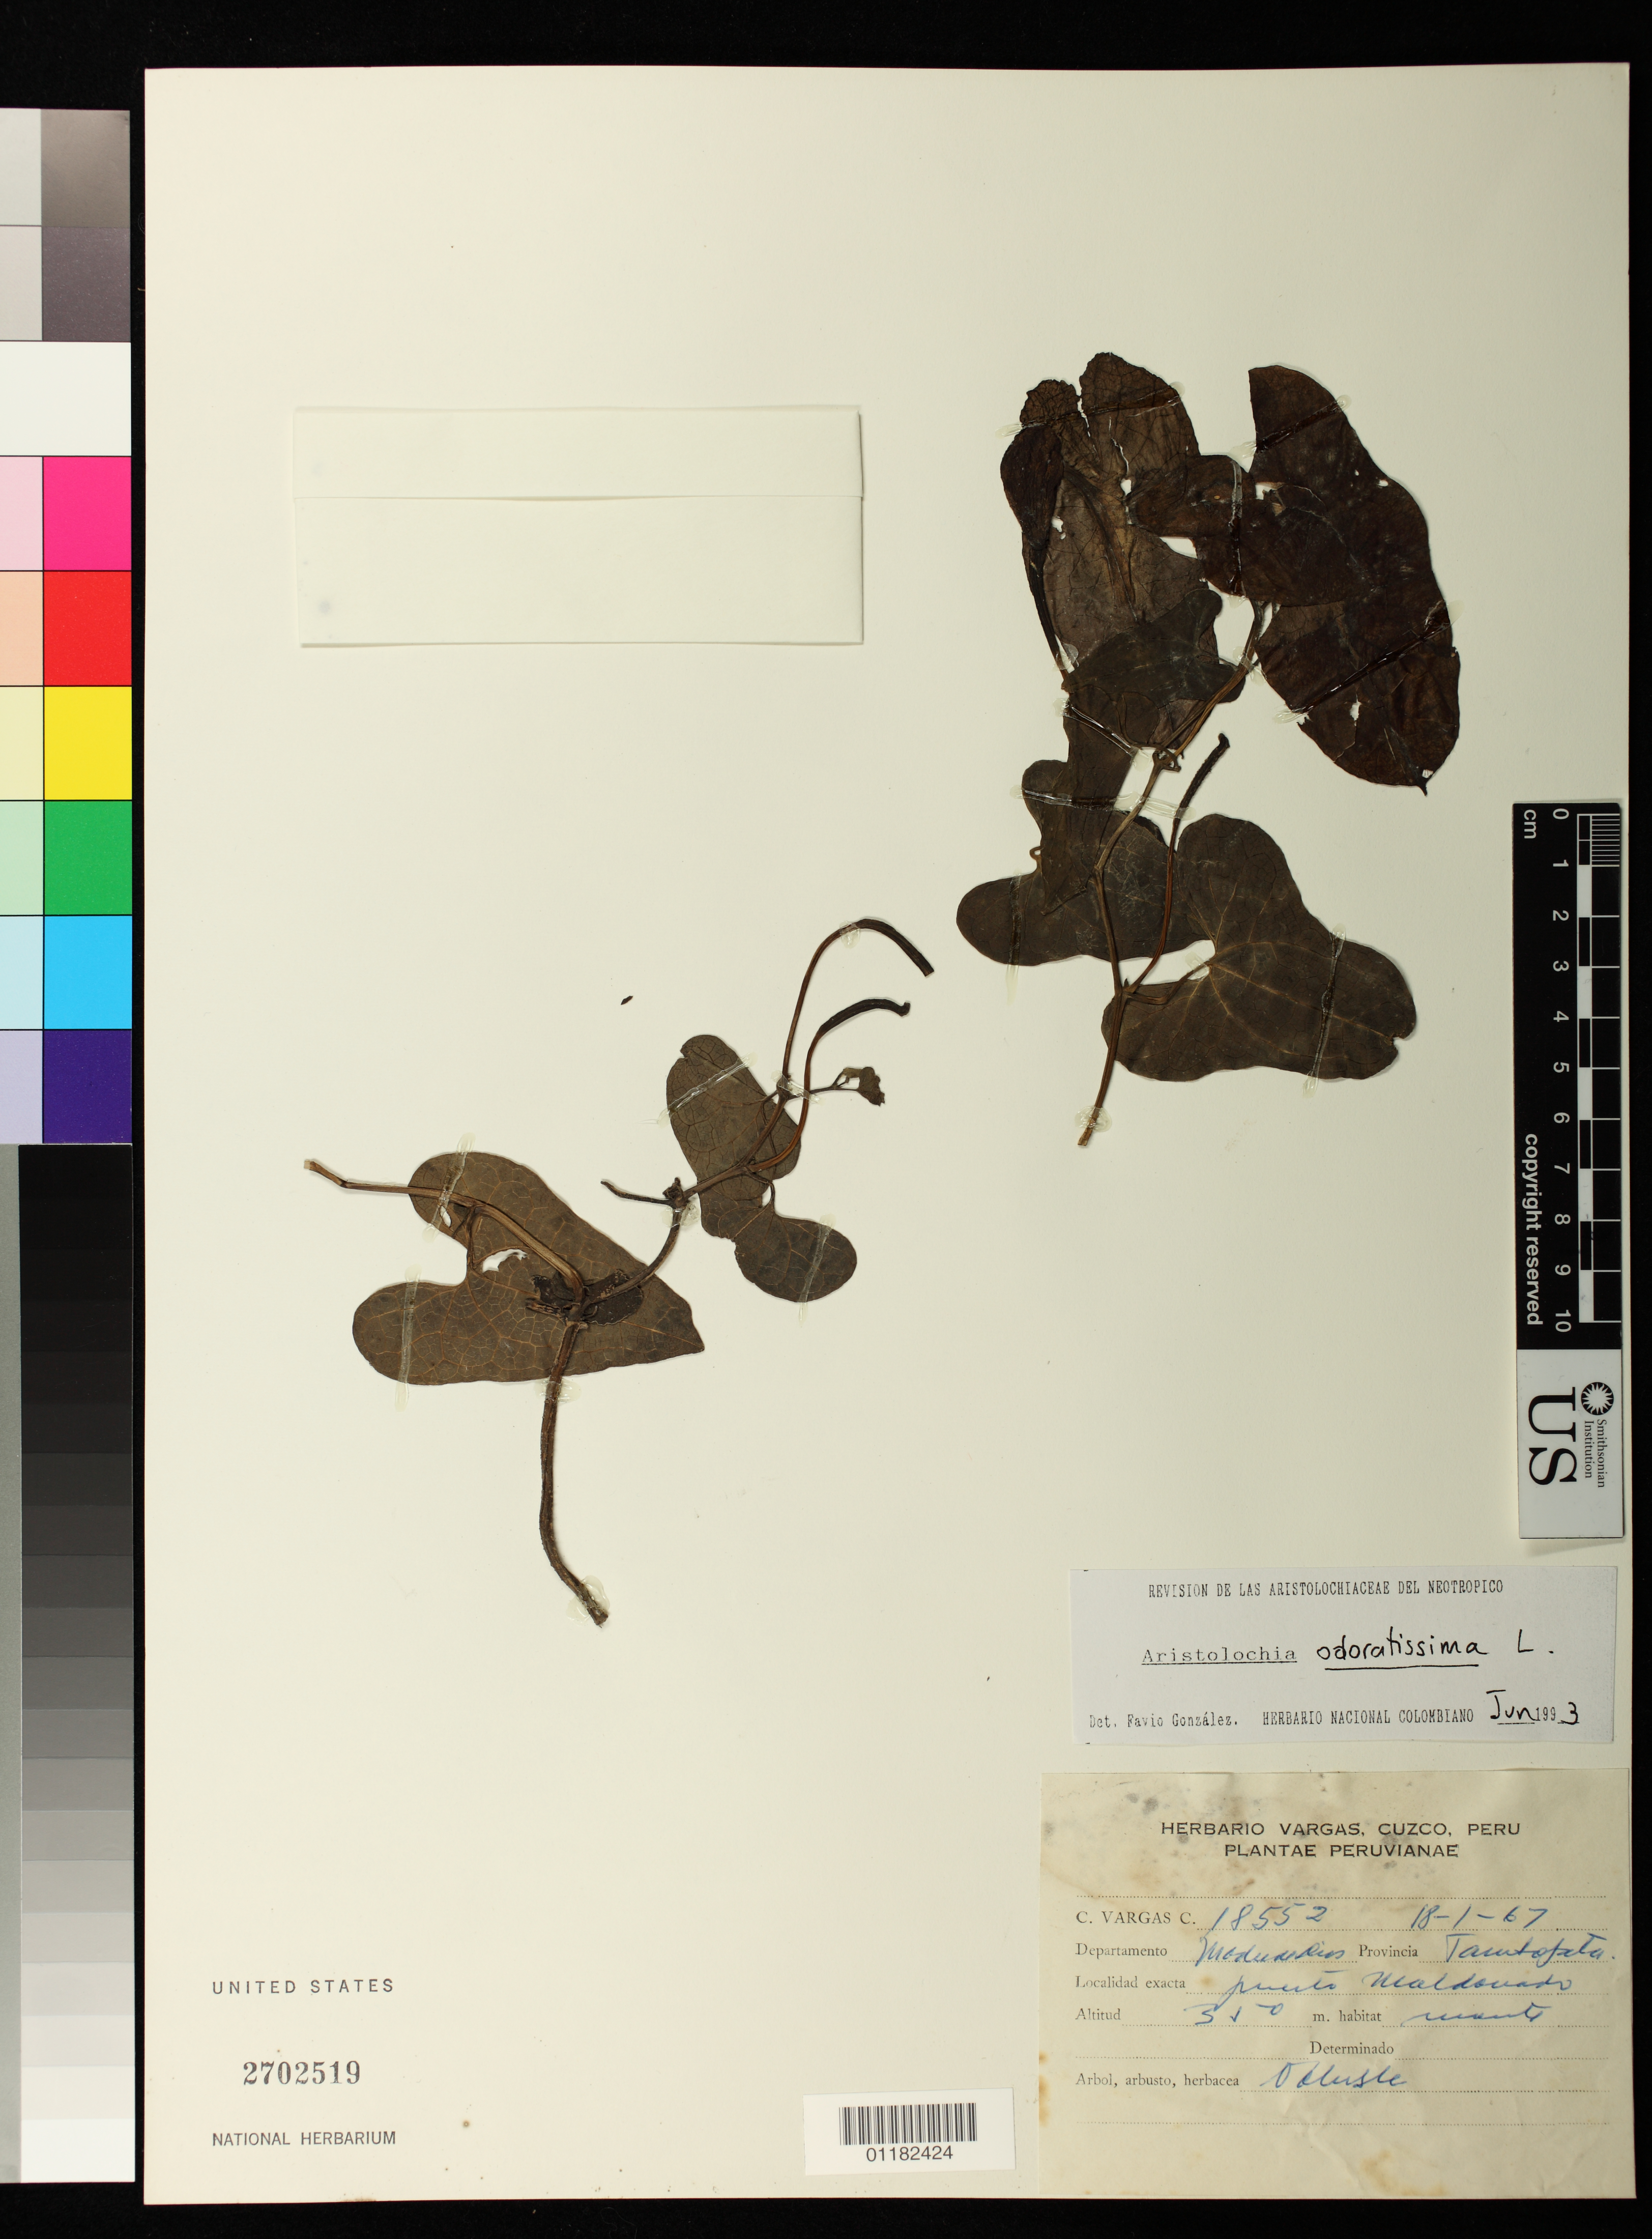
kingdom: Plantae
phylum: Tracheophyta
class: Magnoliopsida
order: Piperales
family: Aristolochiaceae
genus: Aristolochia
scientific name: Aristolochia odoratissima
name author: L.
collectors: C. Vargas Calderón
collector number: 18552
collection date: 1967-01-18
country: Peru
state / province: Madre de Dios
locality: Puerto Maldonado, Province Tambopata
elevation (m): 350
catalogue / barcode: US 2702519